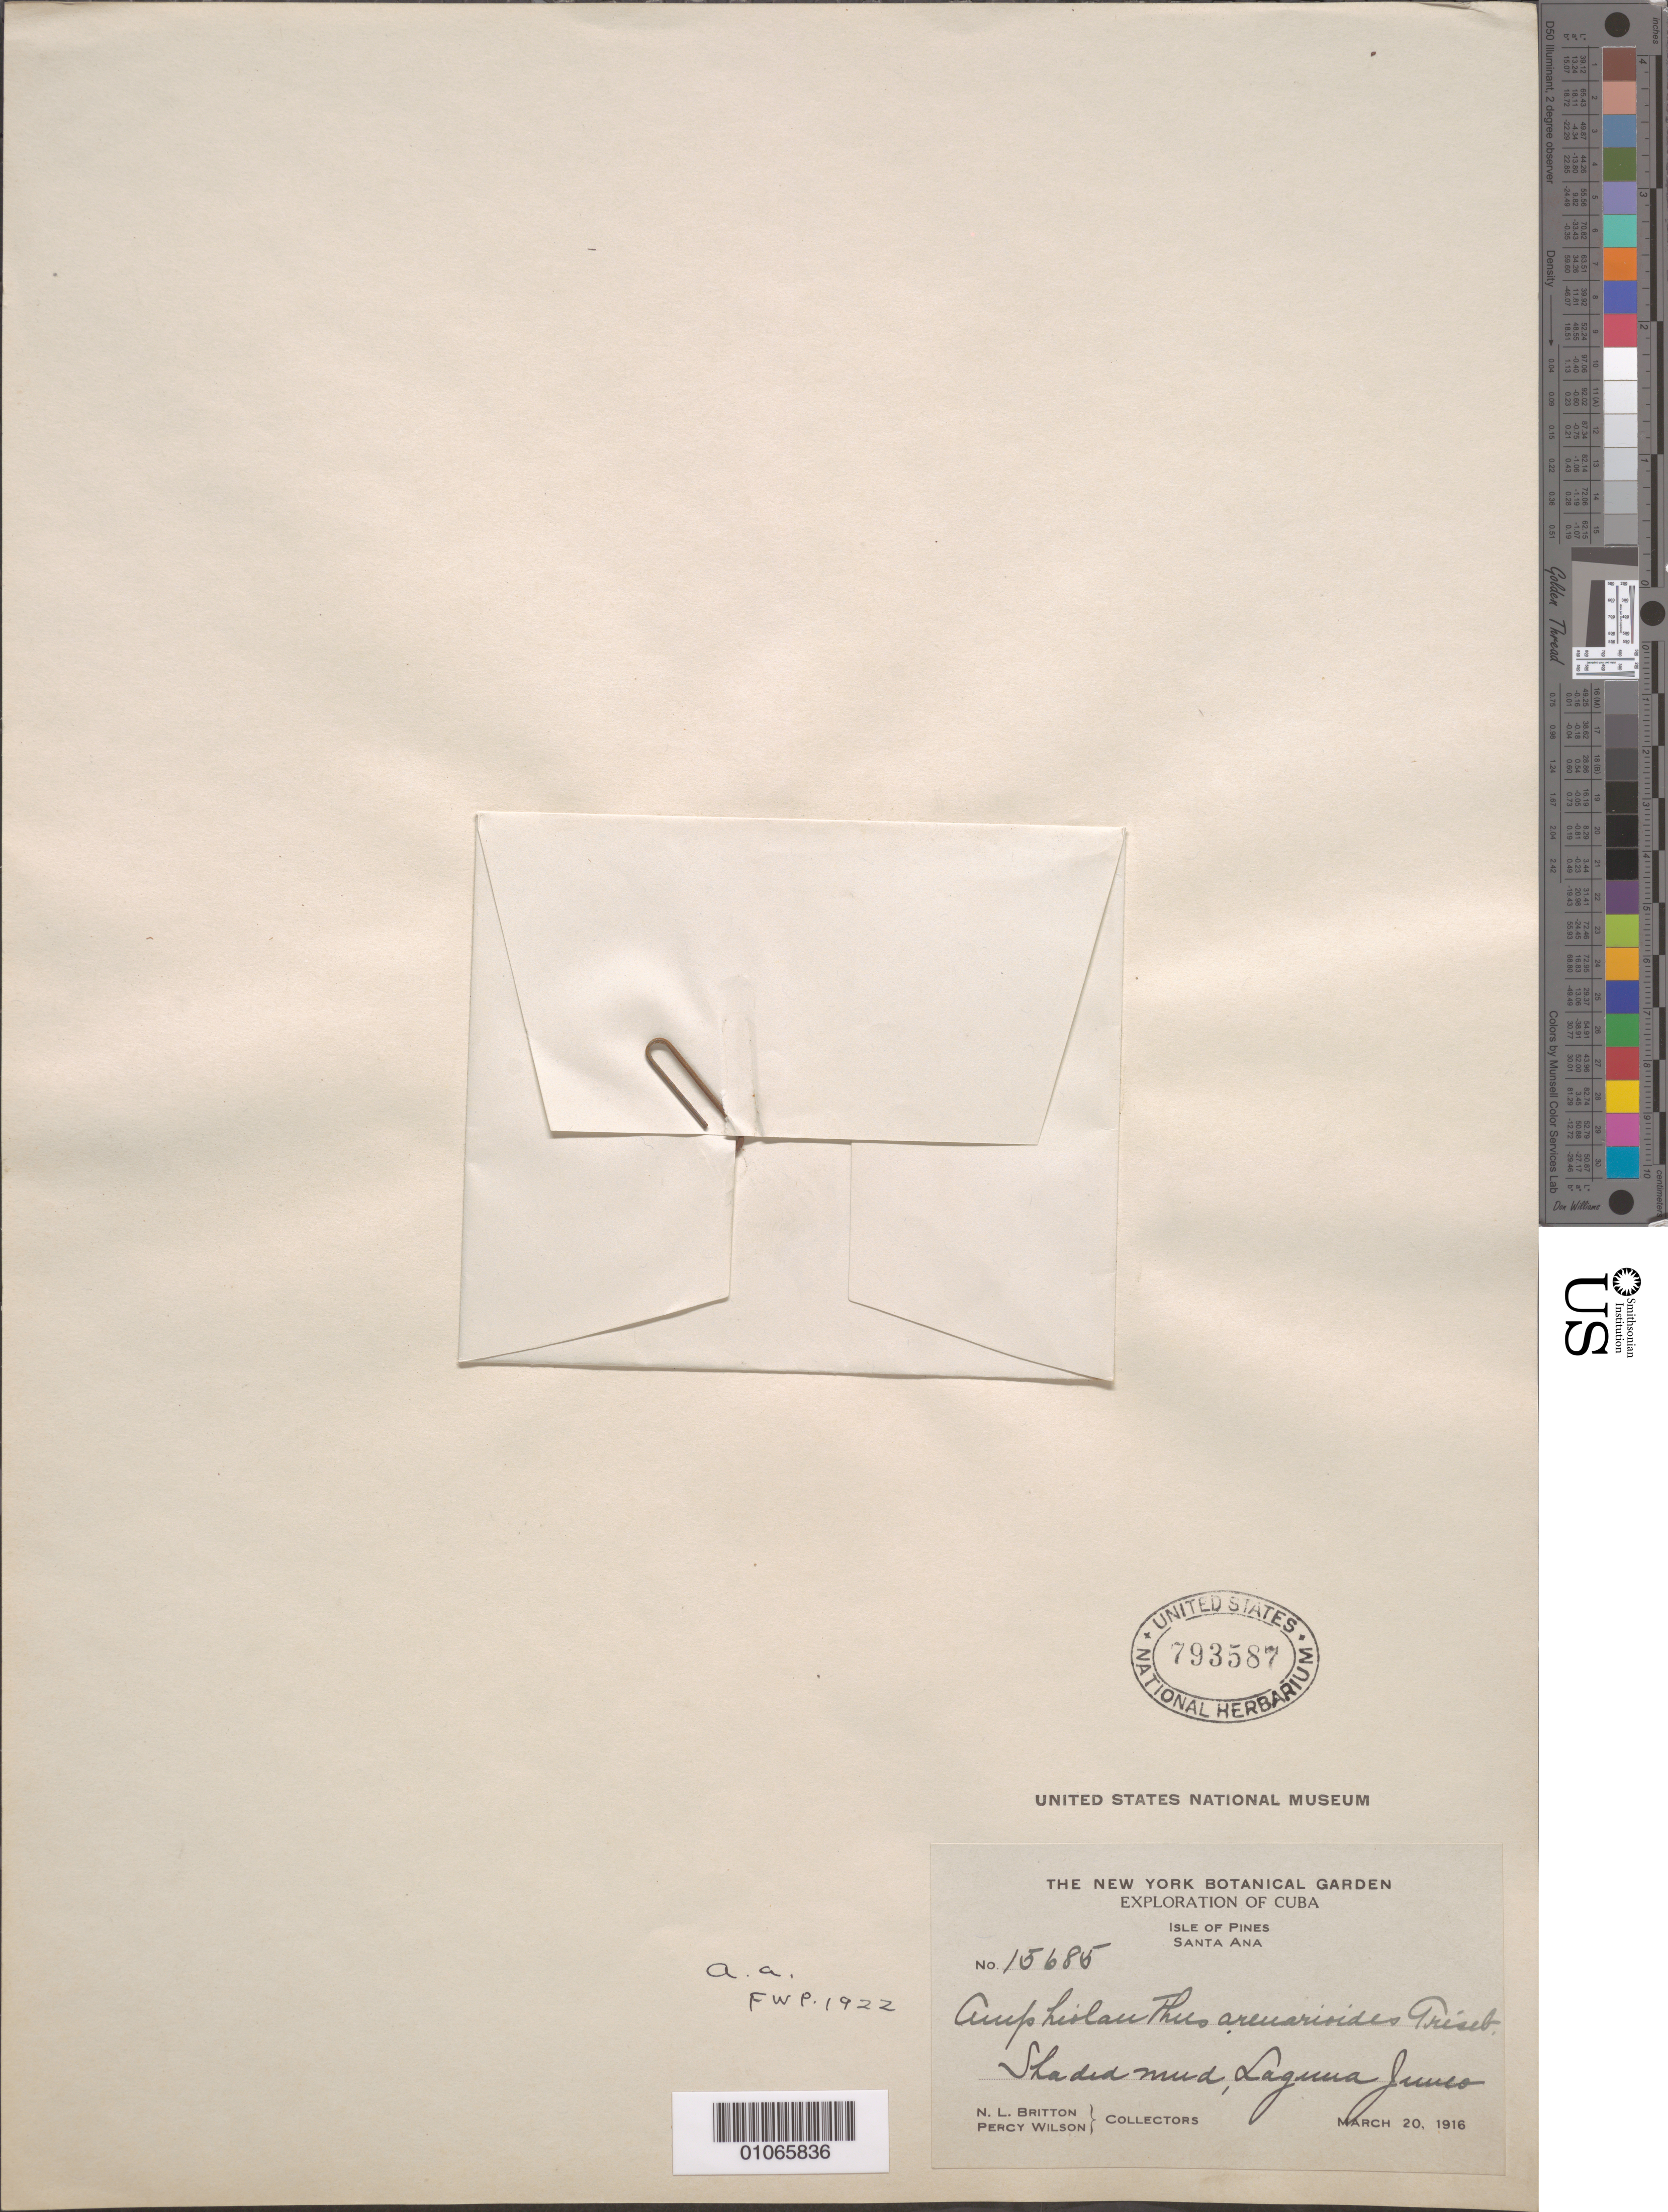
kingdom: Plantae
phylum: Tracheophyta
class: Magnoliopsida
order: Lamiales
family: Linderniaceae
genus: Amphiolanthus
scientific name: Amphiolanthus bryoides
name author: Griseb.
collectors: N. Britton & P. Wilson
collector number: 15685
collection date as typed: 20 Mar 1916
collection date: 1916-03-20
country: Cuba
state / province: Isla de La Juventud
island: Isla de la Juventud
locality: Isle of Pines, Santa Ana Shaded mud, Laguna Junco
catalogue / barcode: US 793587